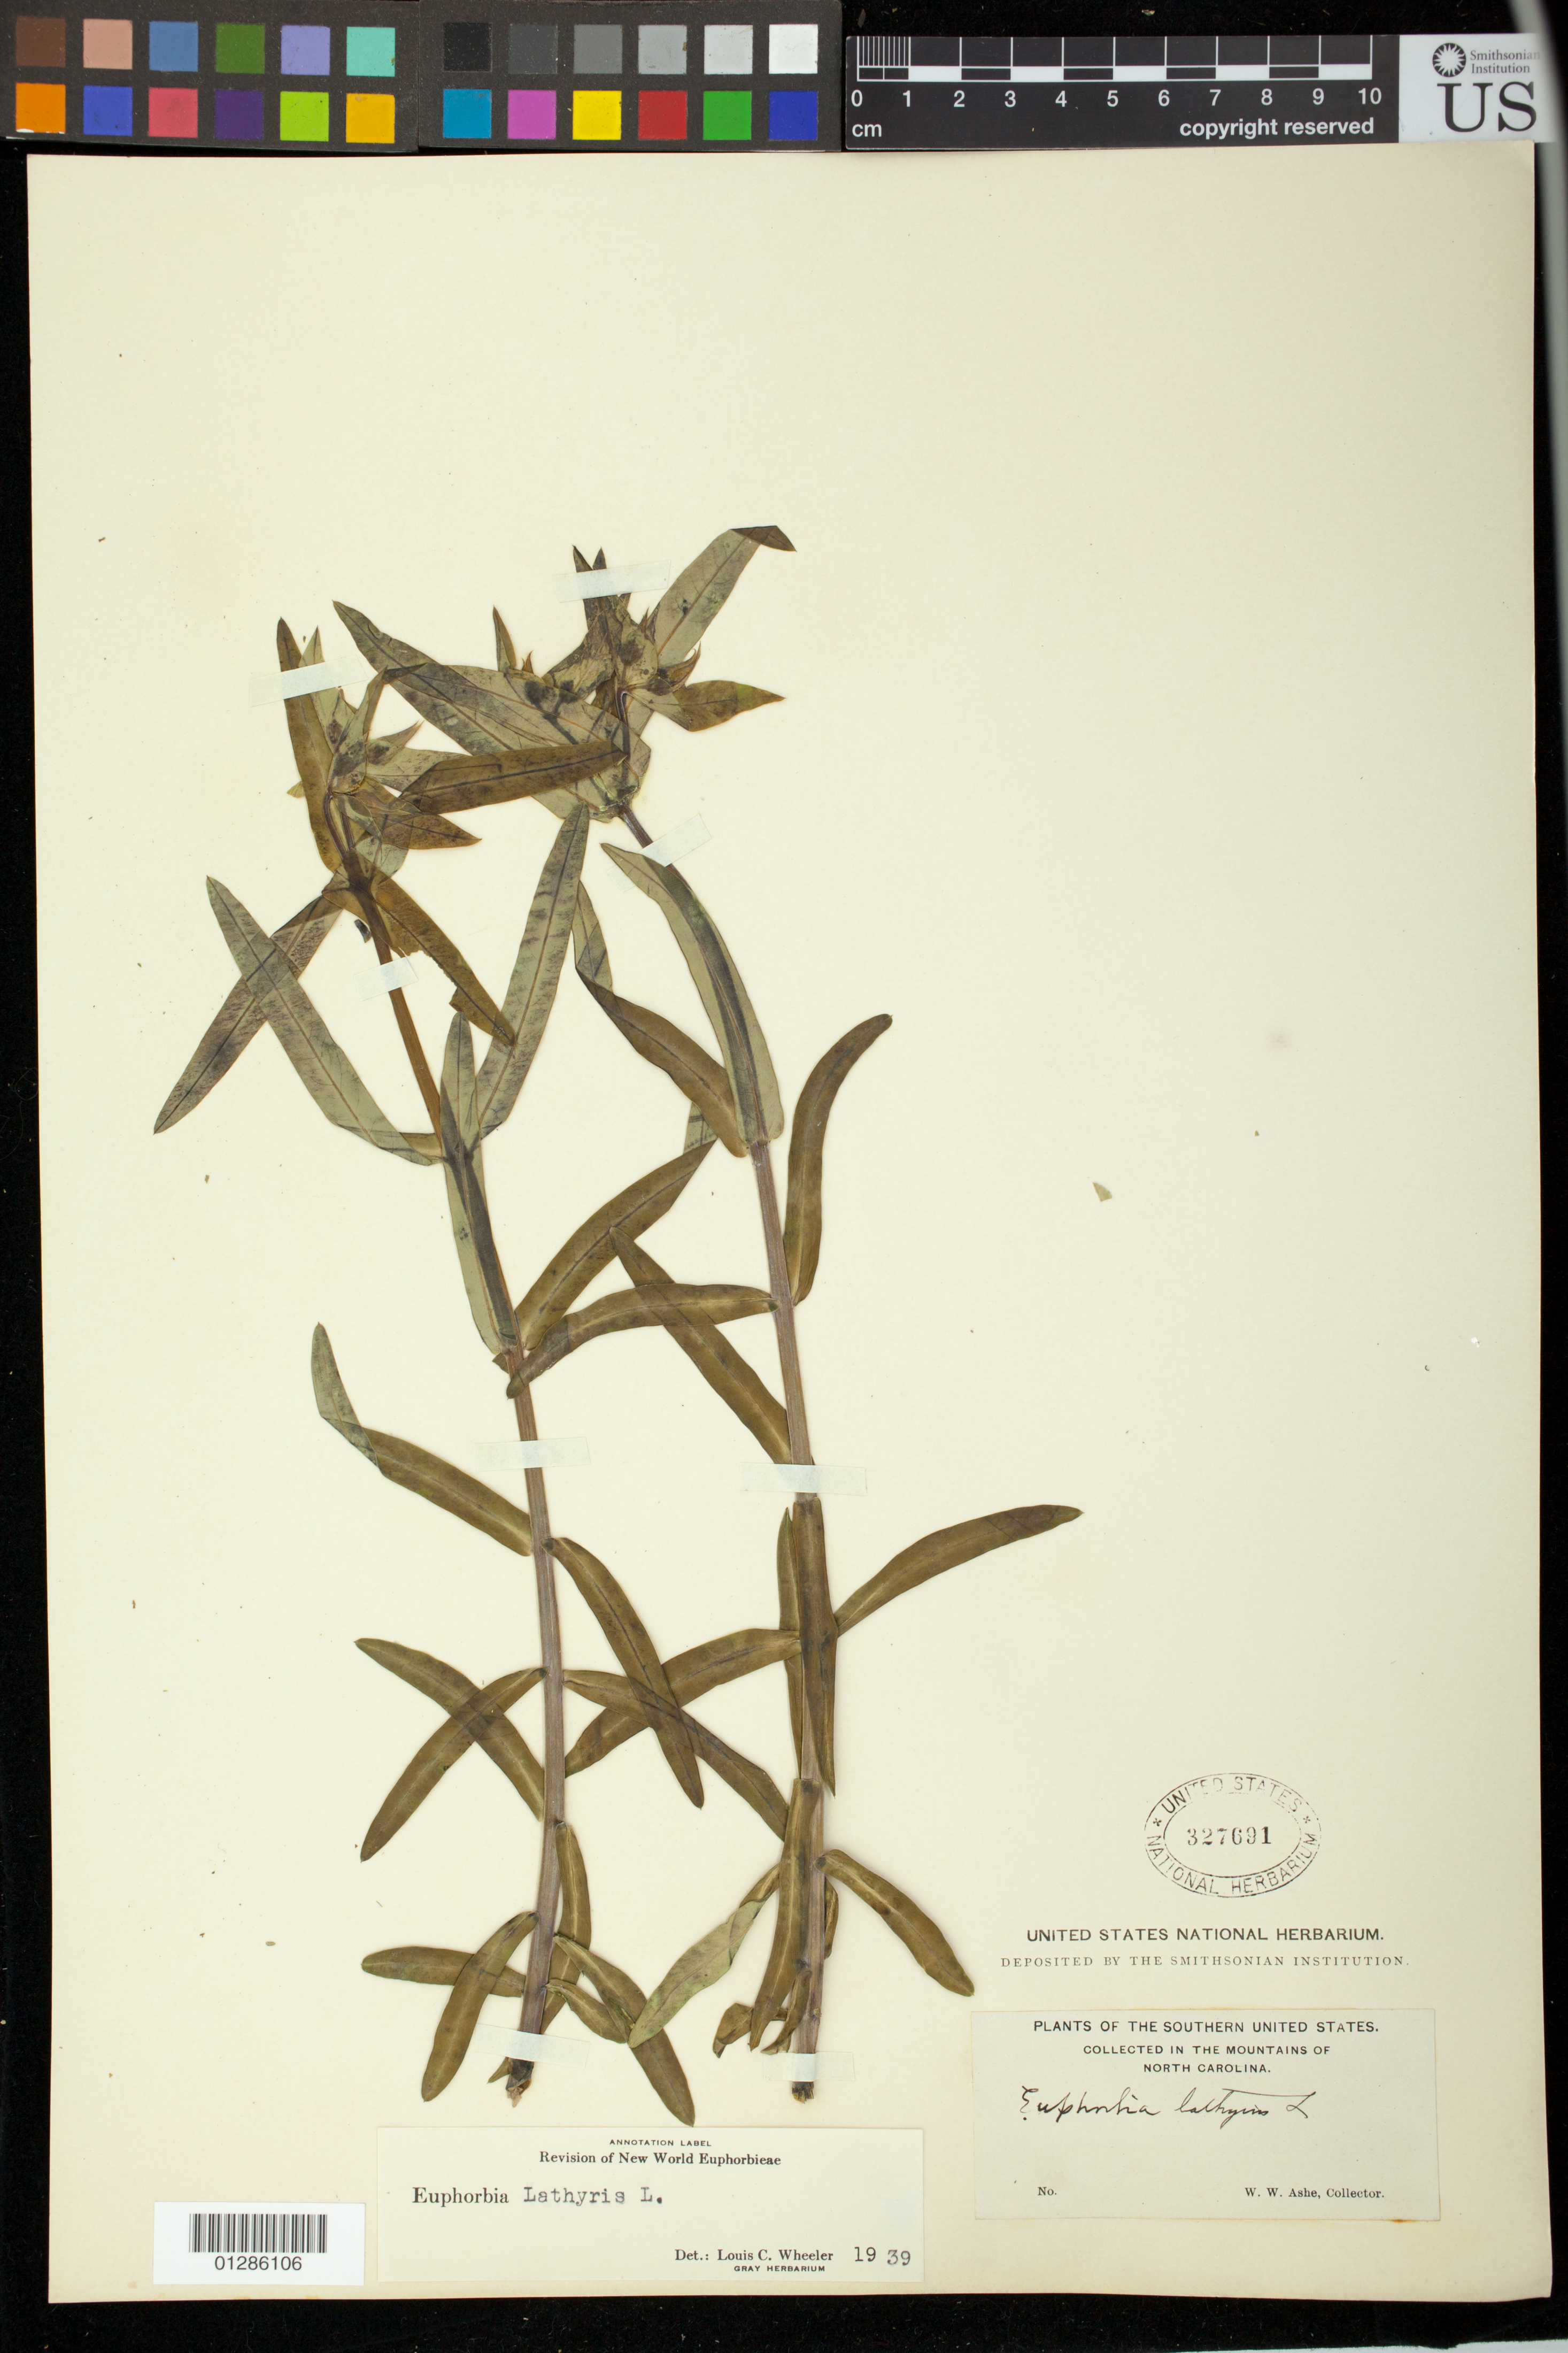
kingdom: Plantae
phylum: Tracheophyta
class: Magnoliopsida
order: Malpighiales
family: Euphorbiaceae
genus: Euphorbia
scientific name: Euphorbia lathyris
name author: L.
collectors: W. W. Ashe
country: United States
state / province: North Carolina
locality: Mountains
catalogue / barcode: US 327691